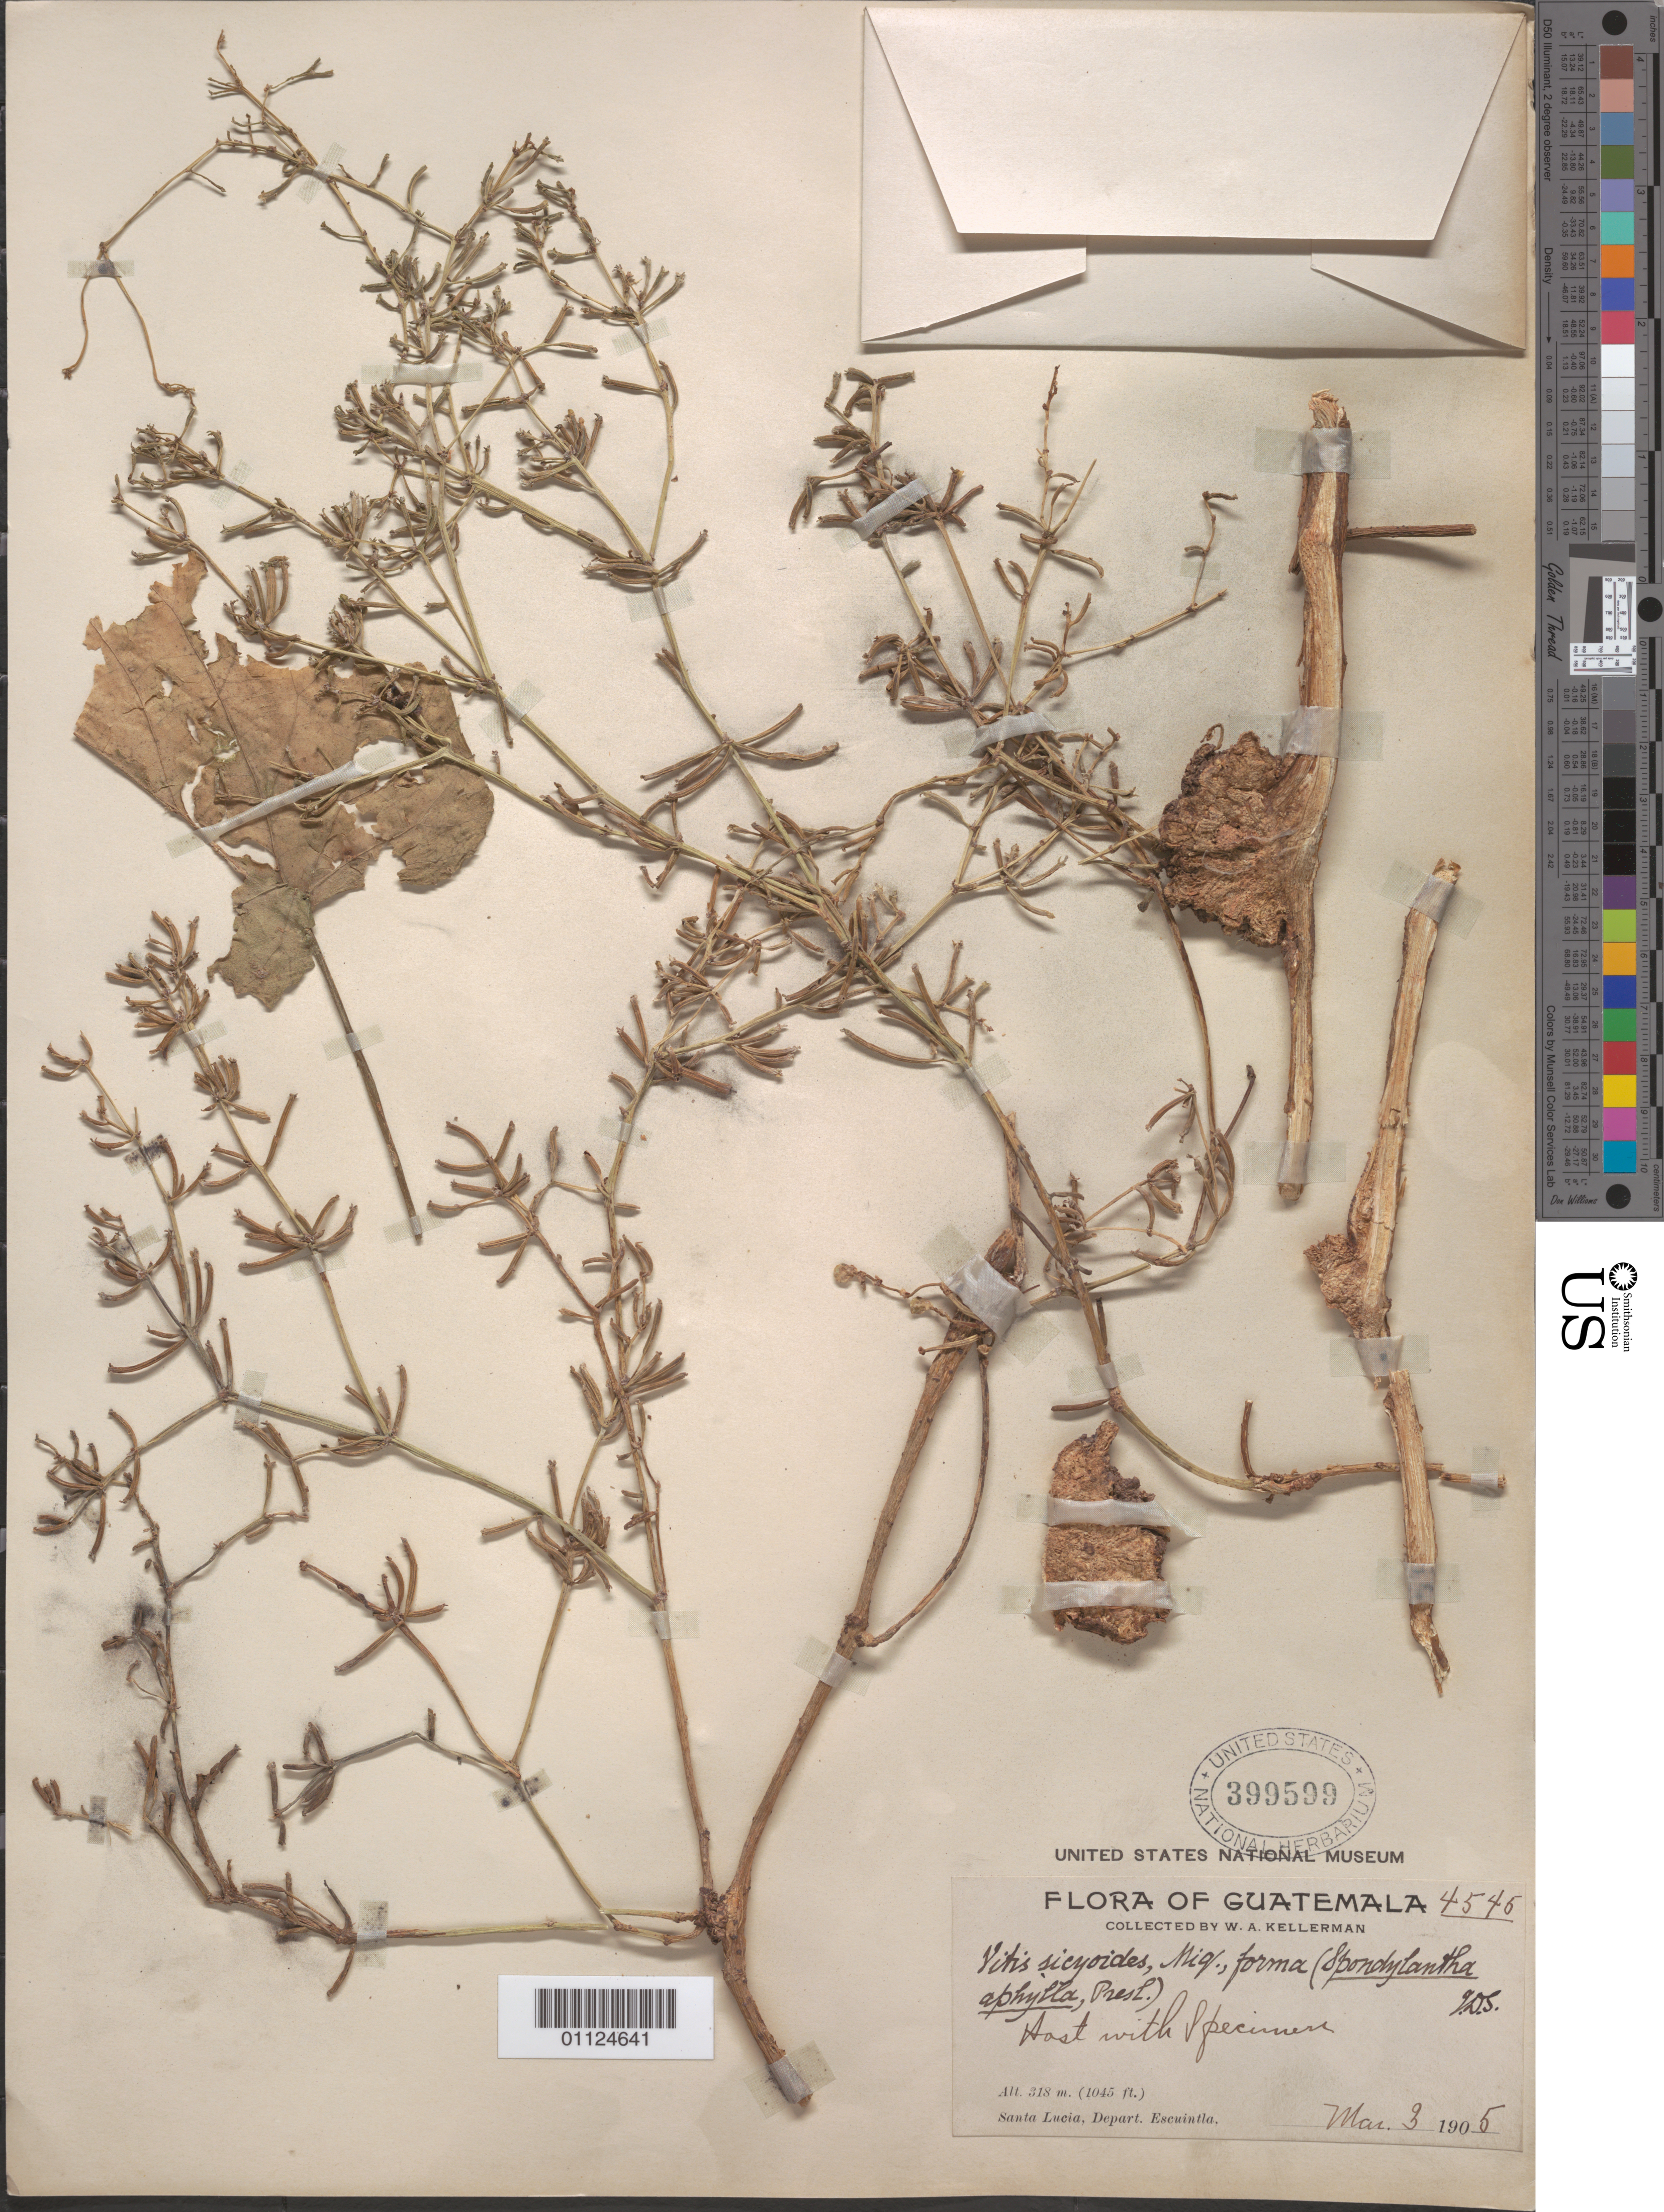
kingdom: Plantae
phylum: Tracheophyta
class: Magnoliopsida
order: Vitales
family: Vitaceae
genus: Cissus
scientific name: Cissus verticillata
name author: (L.) Nicolson & C.E. Jarvis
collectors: W. Kellerman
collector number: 4545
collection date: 1905-03-03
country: Guatemala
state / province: Escuintla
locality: Santa Lucia.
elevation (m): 318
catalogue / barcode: US 399599